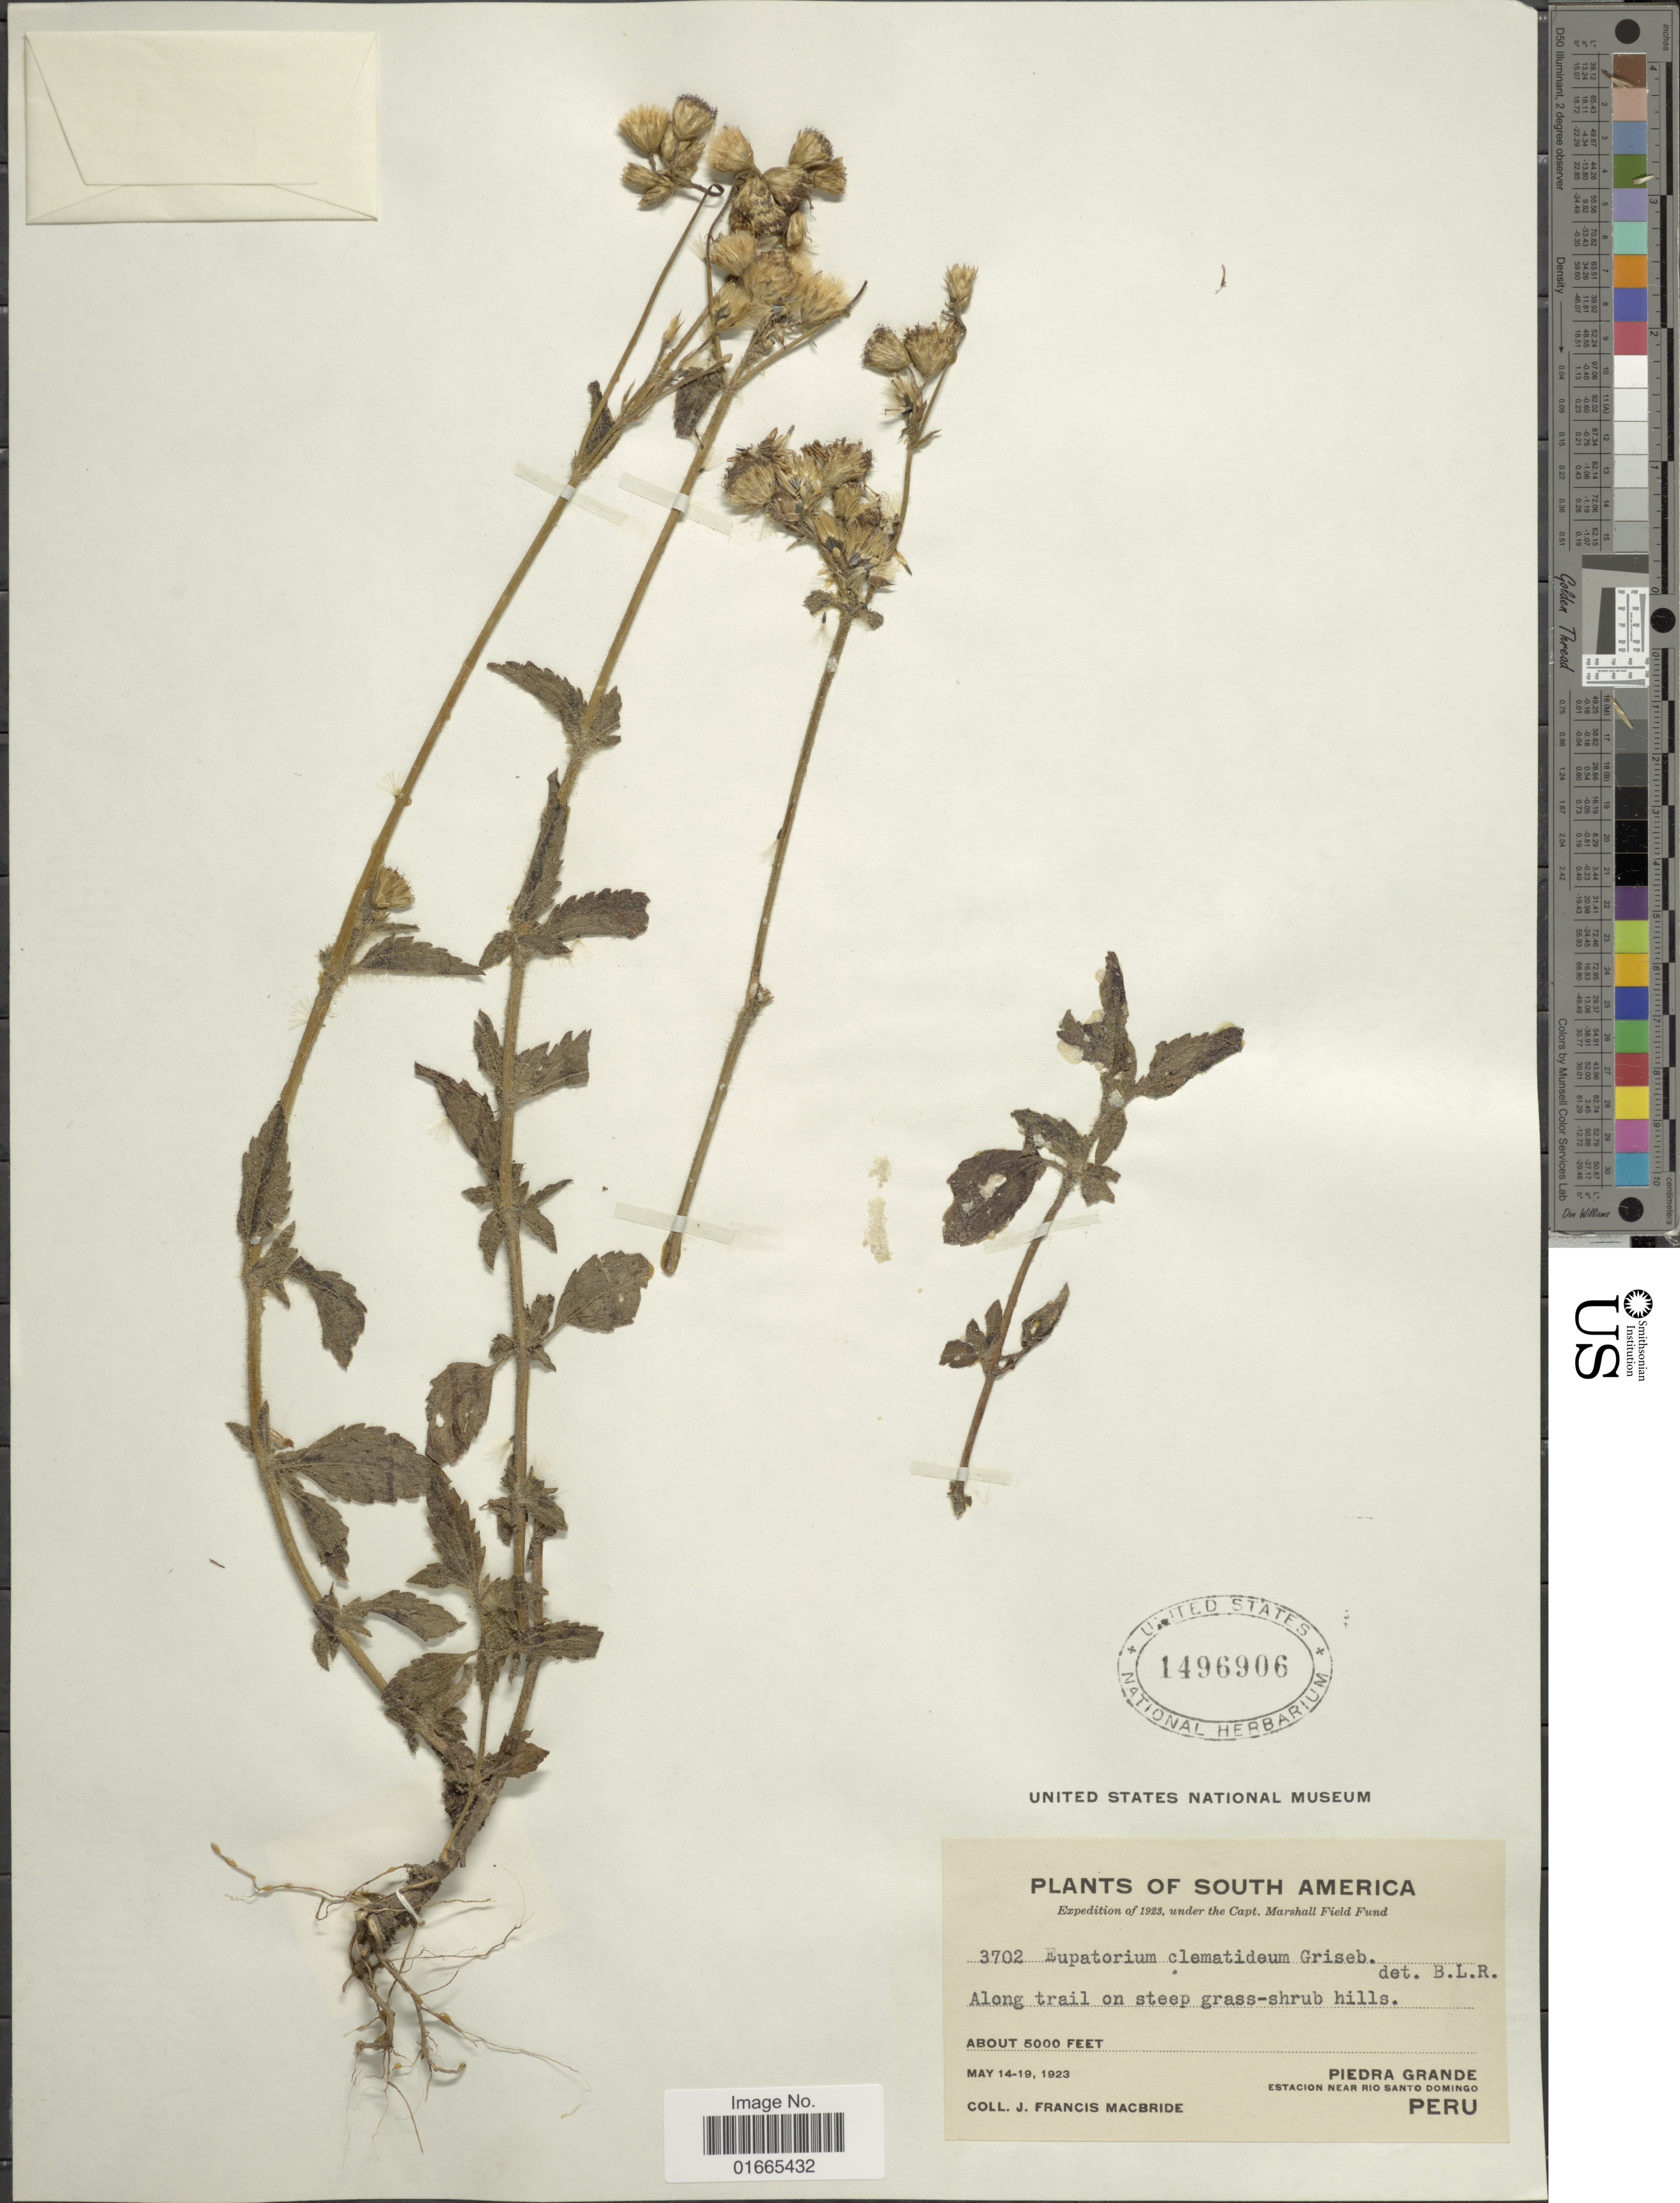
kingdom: Plantae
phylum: Tracheophyta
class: Magnoliopsida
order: Asterales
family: Asteraceae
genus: Praxelis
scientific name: Praxelis clematidea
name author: (Griseb.) R.M. King & H. Rob.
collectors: J. F. Macbride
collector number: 3702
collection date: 1923-05-14/1923-05-19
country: Peru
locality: South America, along trail on steep grass-shrub hills, Piedra Grande Estacion near Rio Santo Domingo. Peru.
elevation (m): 1524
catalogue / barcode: US 1496906